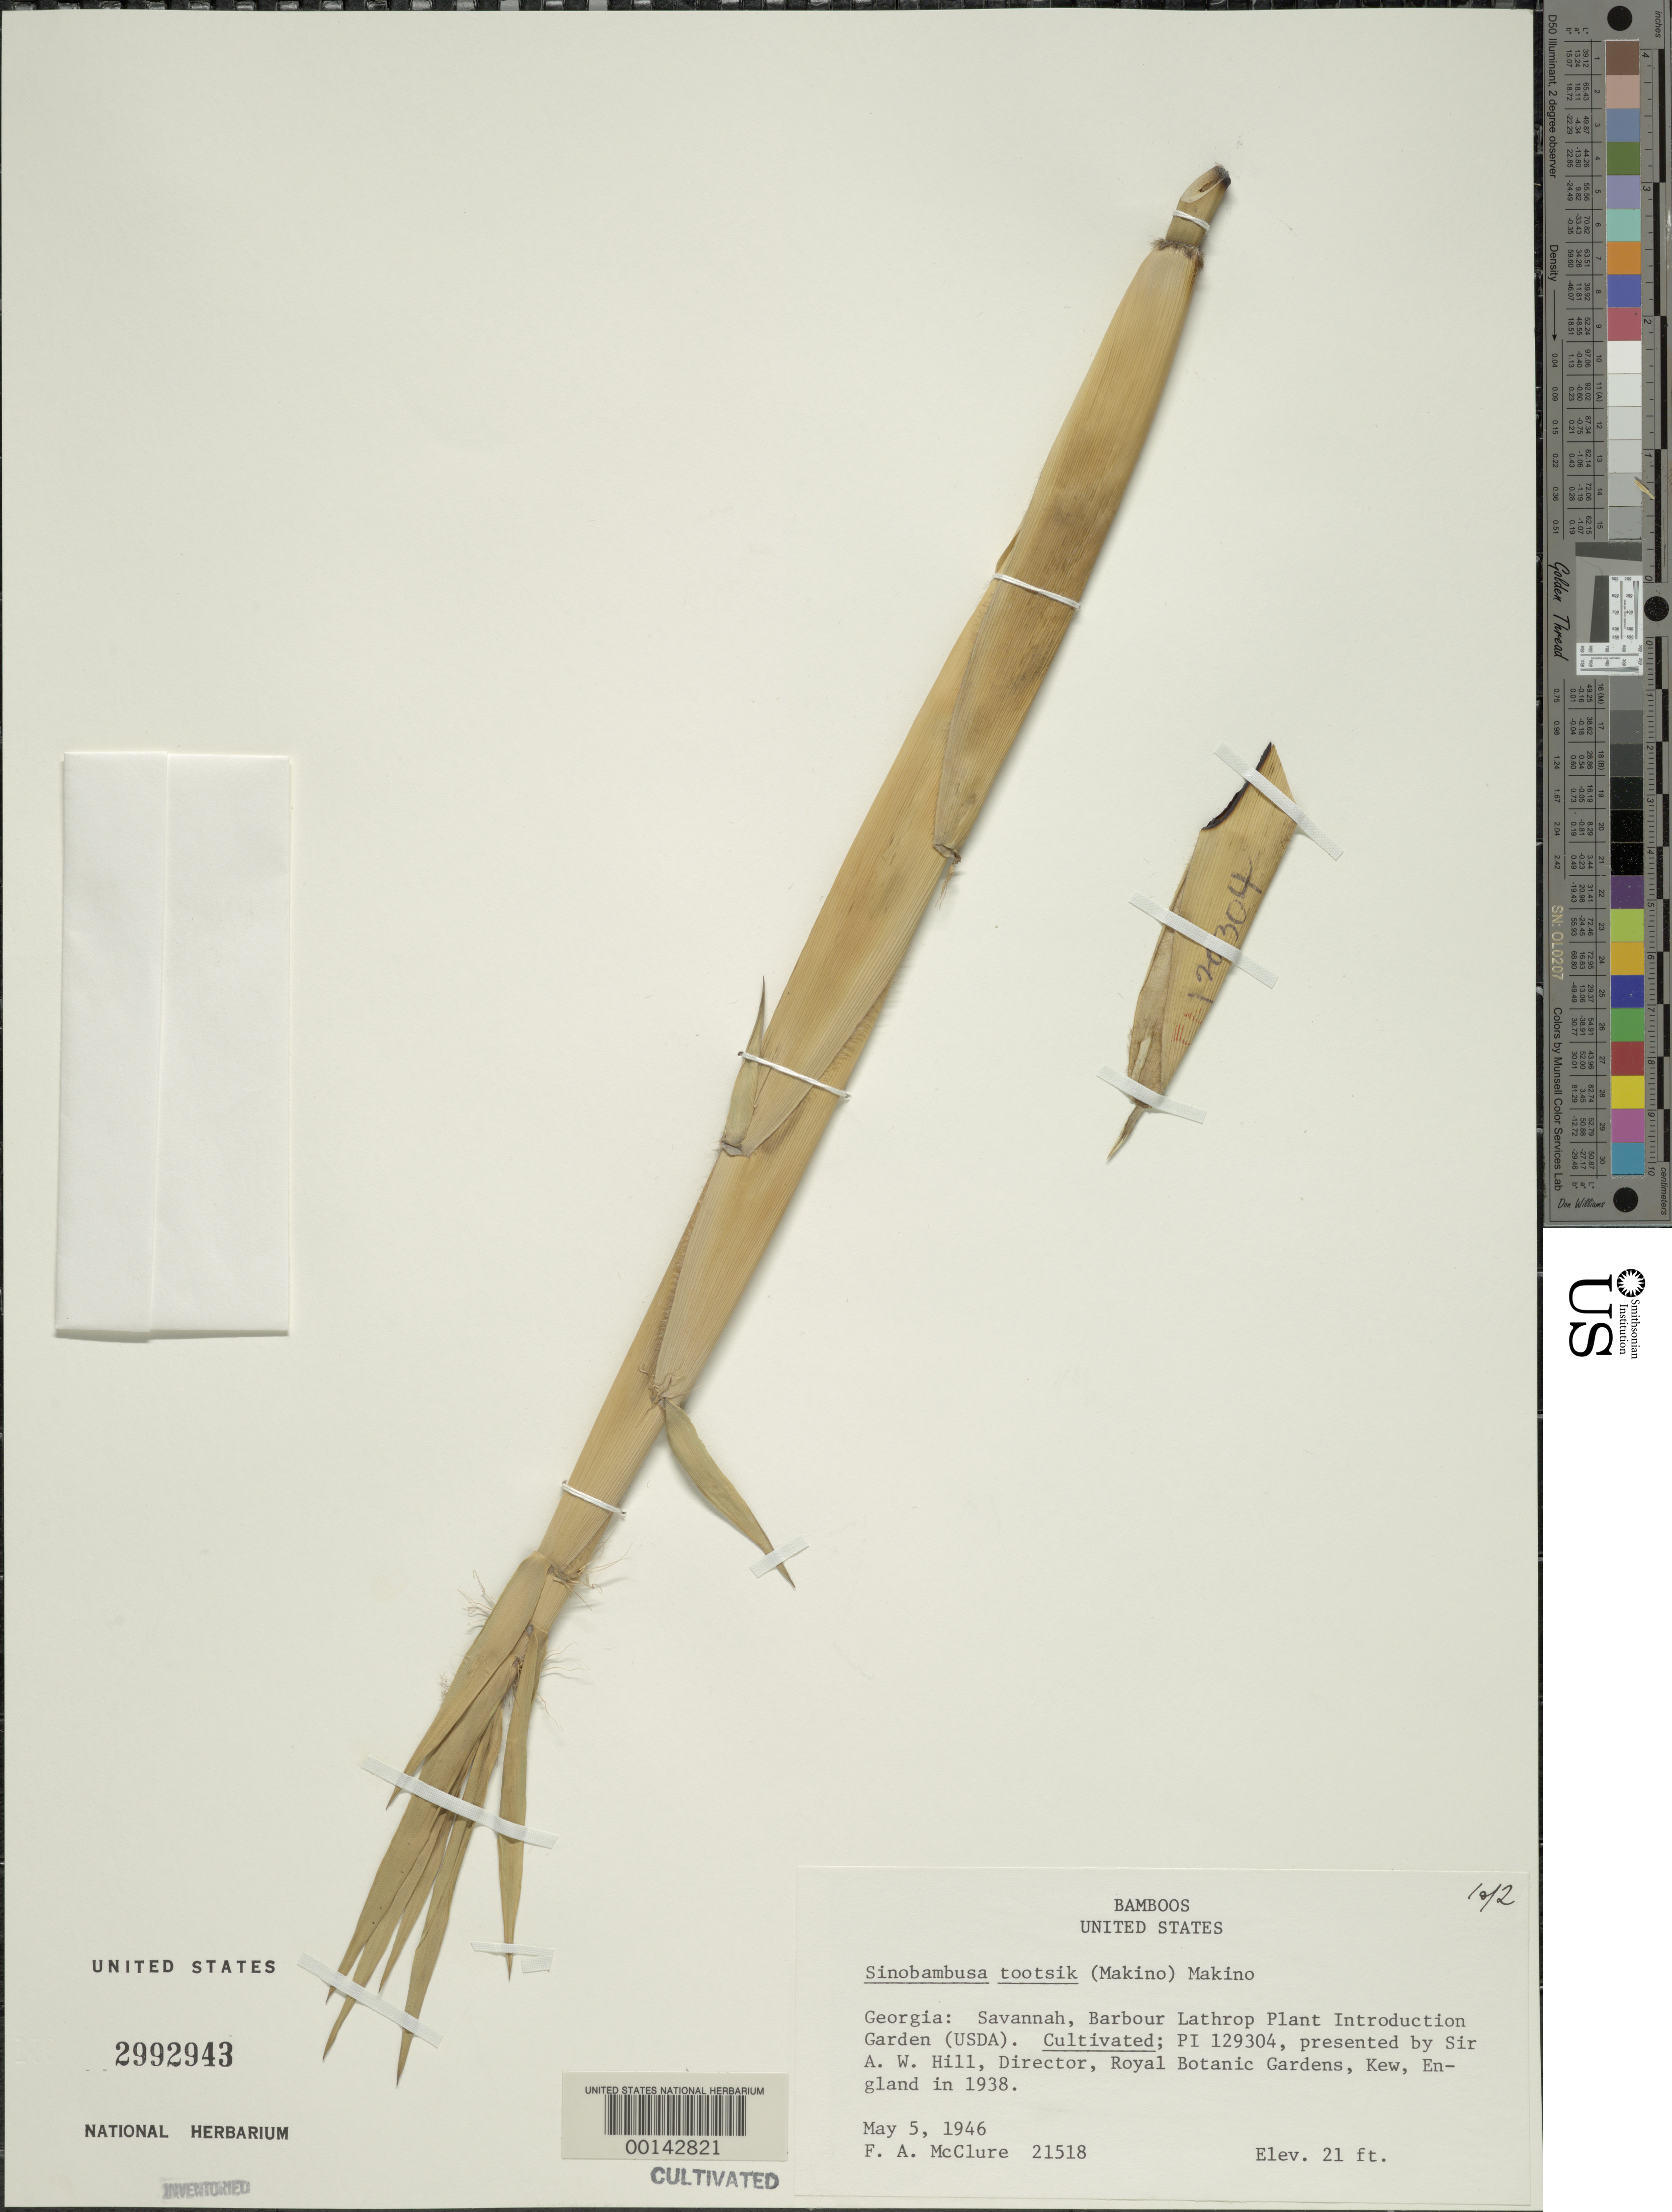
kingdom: Plantae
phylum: Tracheophyta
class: Liliopsida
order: Poales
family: Poaceae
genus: Sinobambusa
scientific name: Sinobambusa beecheyanus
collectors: F. A. McClure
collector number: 21518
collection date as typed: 05 May 1946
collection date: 1946-05-05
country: United States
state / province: Georgia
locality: Savannah usda pi stat.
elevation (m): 6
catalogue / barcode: US 2992943